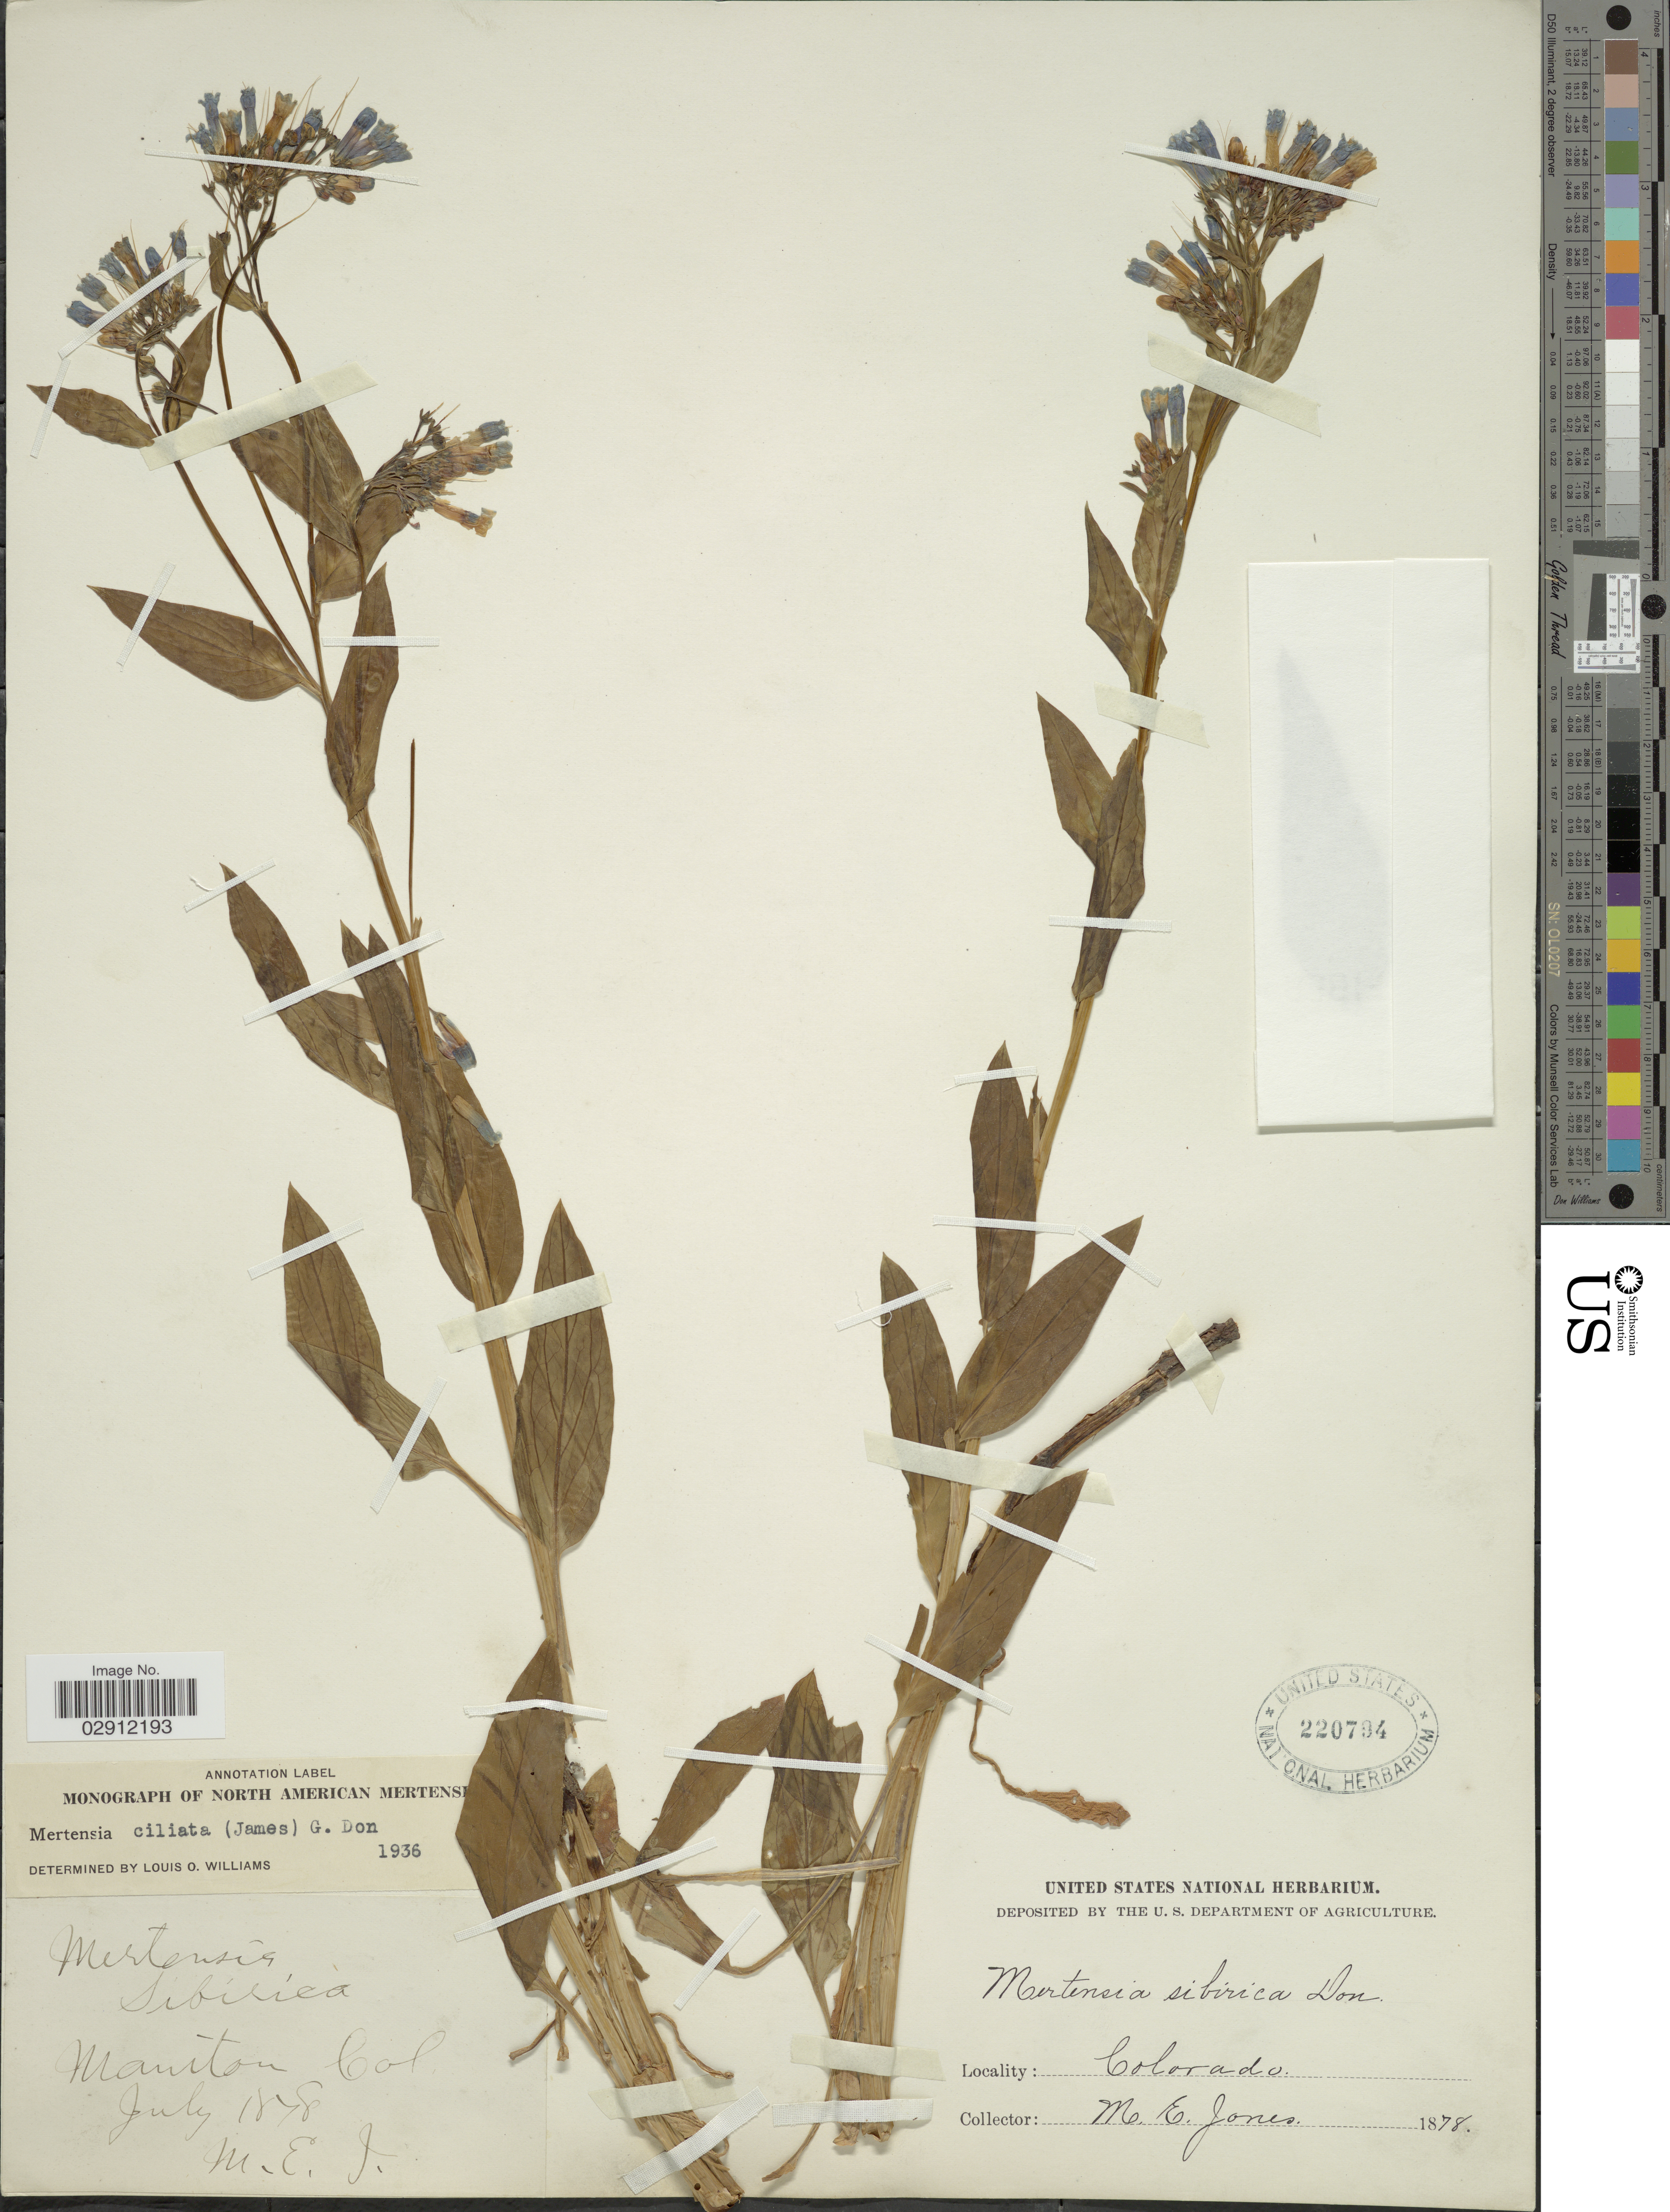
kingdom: Plantae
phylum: Tracheophyta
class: Magnoliopsida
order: Boraginales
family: Boraginaceae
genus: Mertensia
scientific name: Mertensia ciliata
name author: (James) G. Don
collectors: M. E. Jones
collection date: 1878-07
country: United States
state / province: Colorado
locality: Manitou, Col.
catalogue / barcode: US 220794